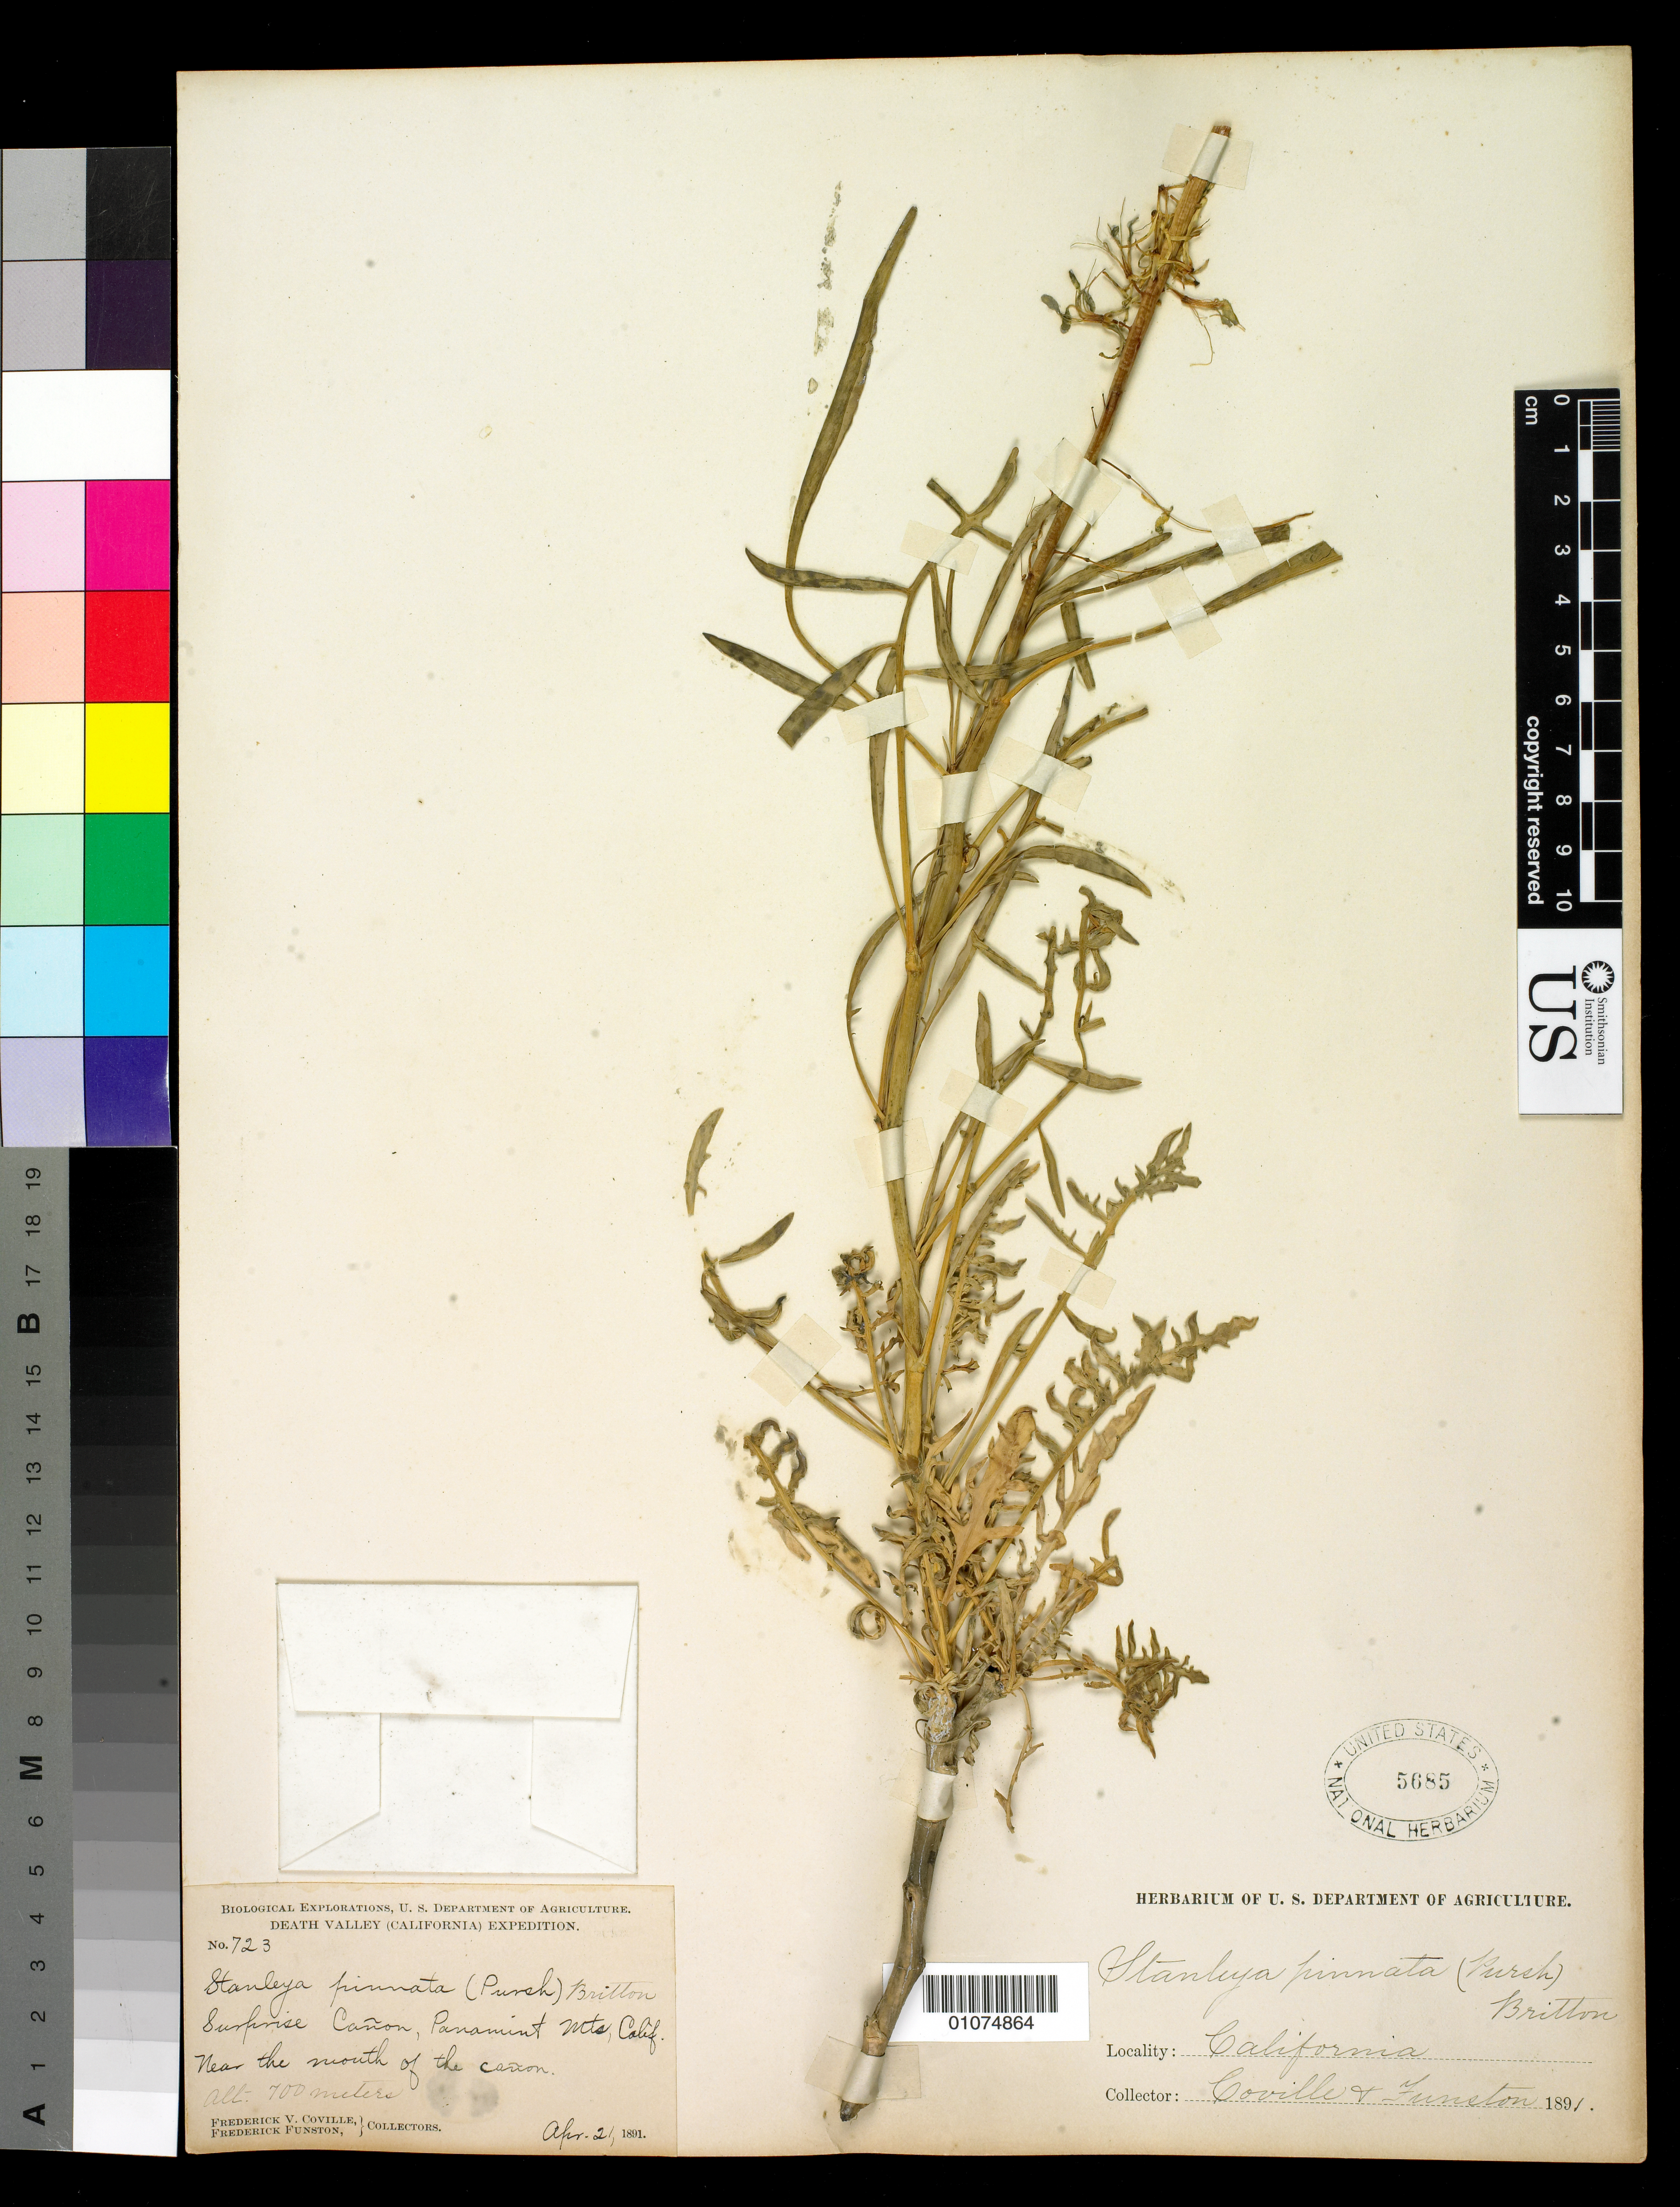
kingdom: Plantae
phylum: Tracheophyta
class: Magnoliopsida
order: Brassicales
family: Brassicaceae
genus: Stanleya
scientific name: Stanleya pinnata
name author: (Pursh) Britton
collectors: F. V. Coville, F. Funston & F. Funston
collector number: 723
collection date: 1891-04-21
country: United States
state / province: California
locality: Surprise Canon, Panamint Mtns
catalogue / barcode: US 5685